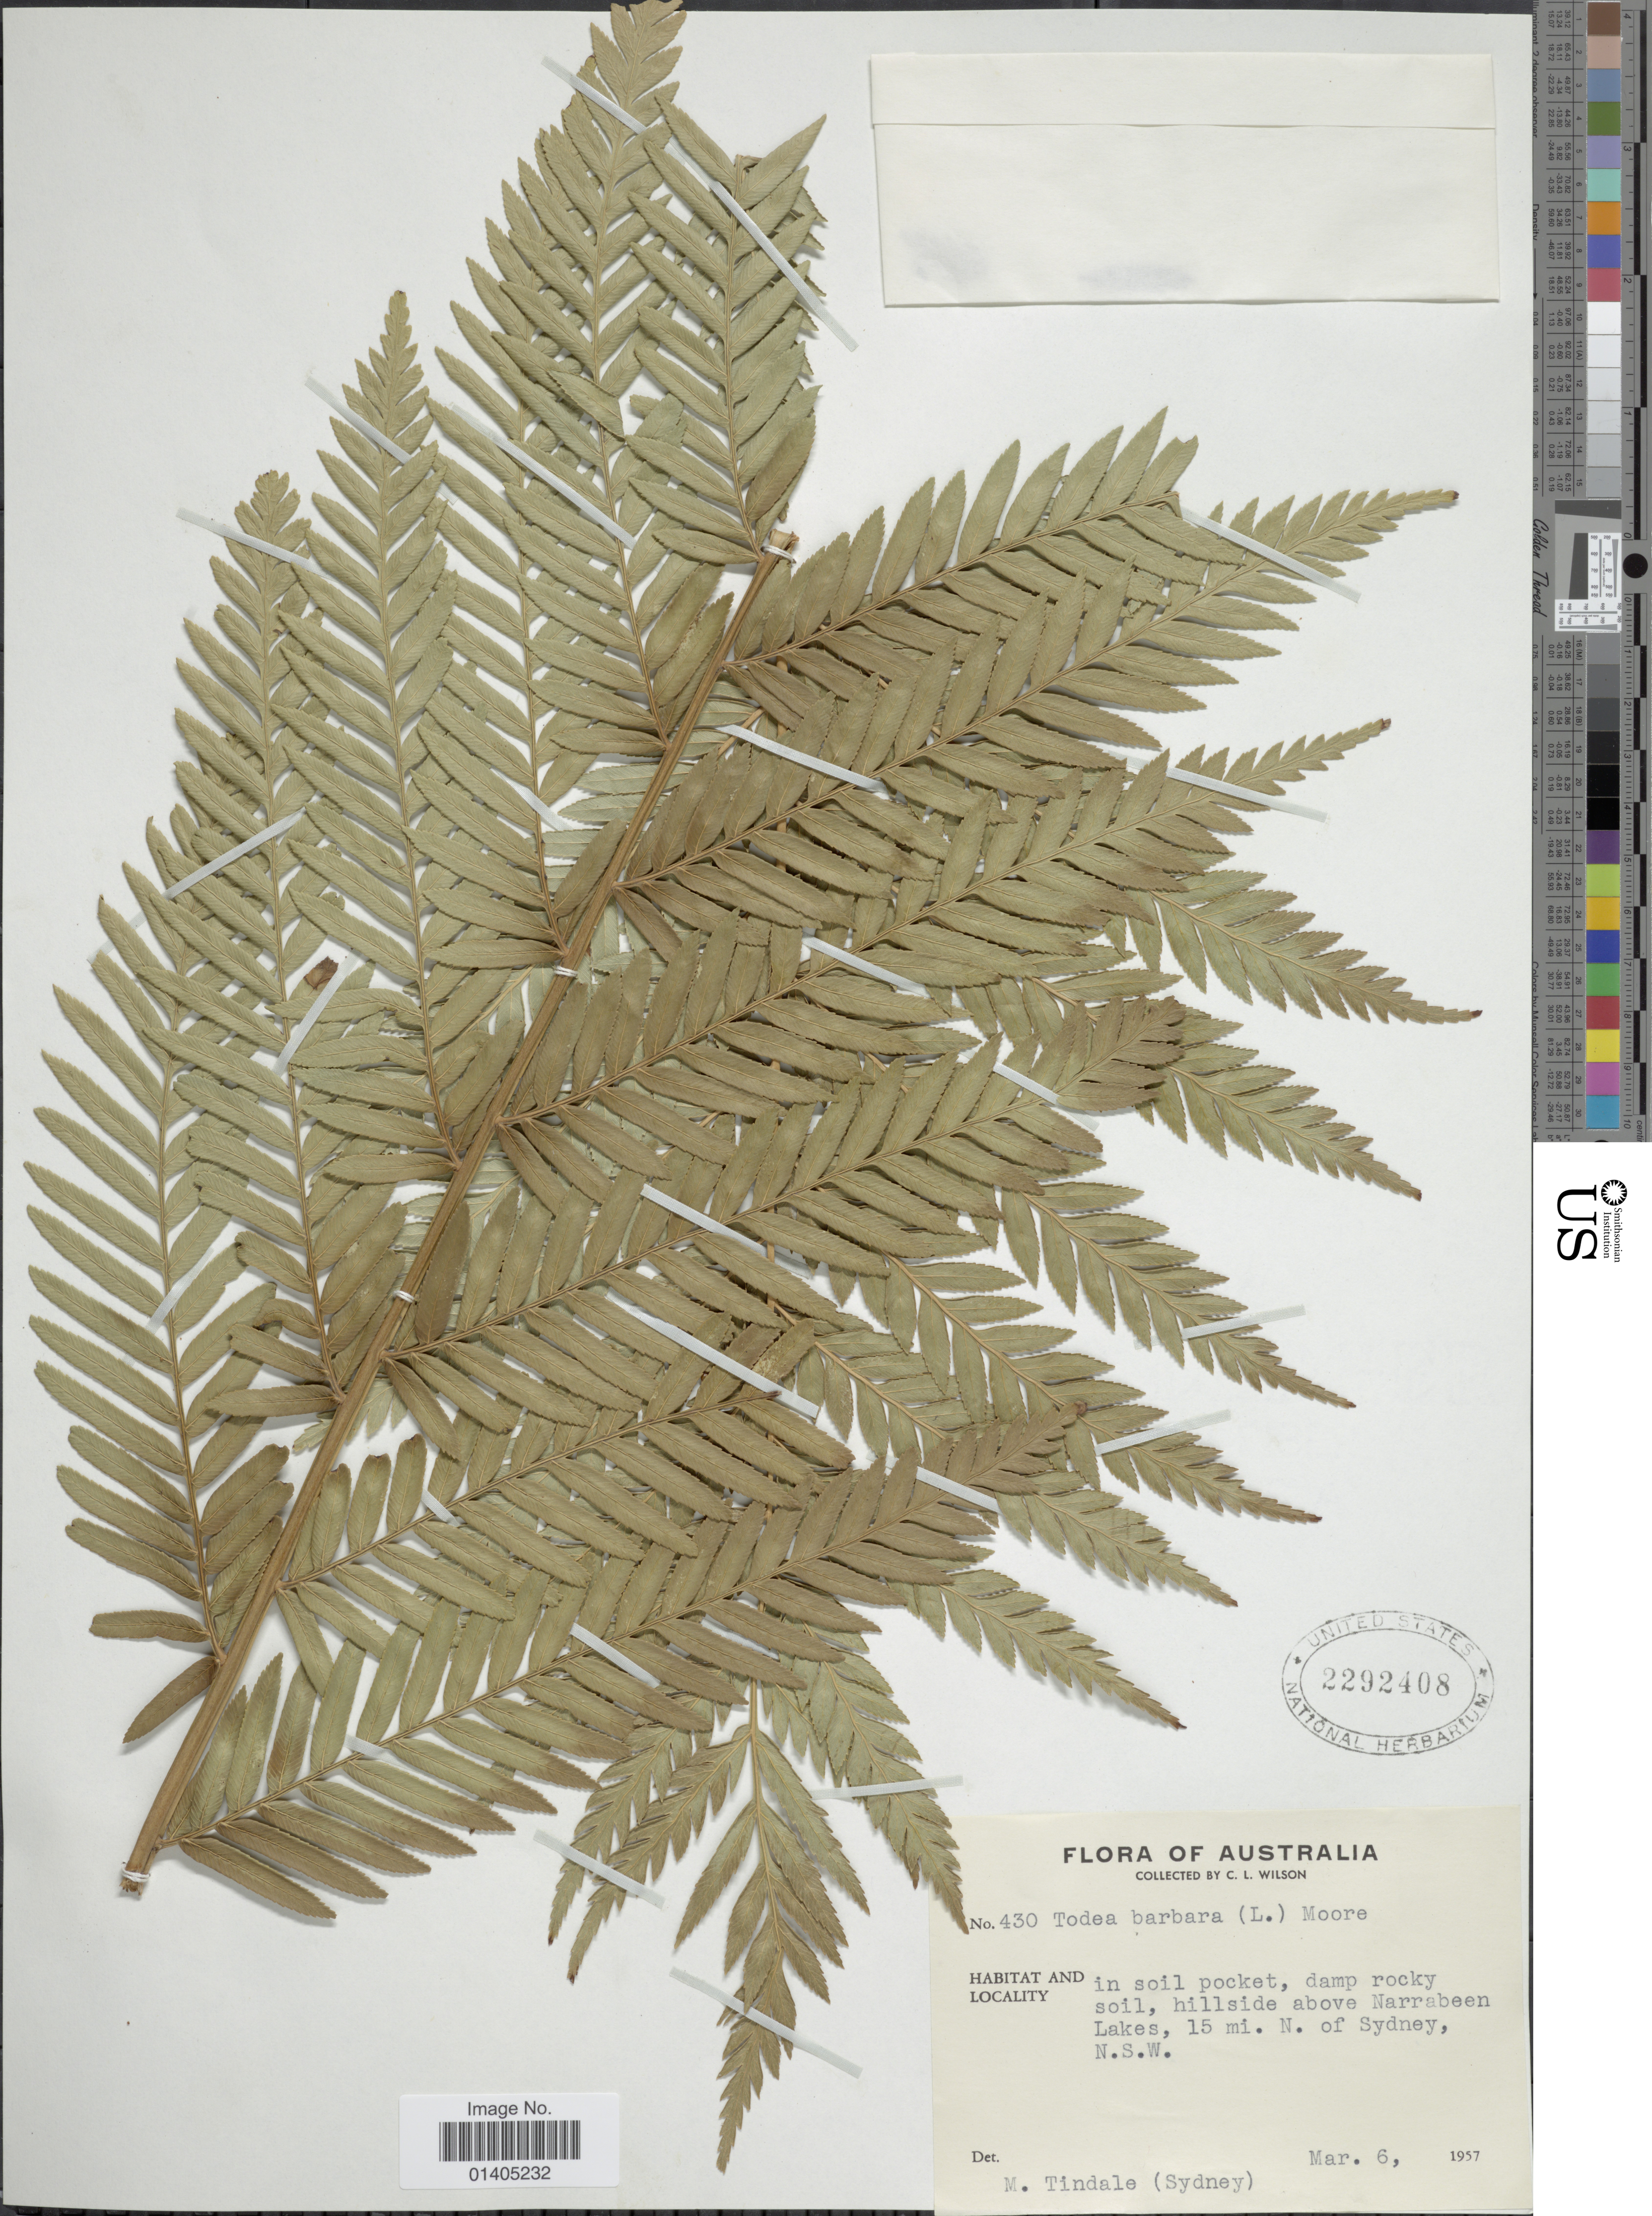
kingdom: Plantae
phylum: Tracheophyta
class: Polypodiopsida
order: Osmundales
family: Osmundaceae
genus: Todea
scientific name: Todea barbara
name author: T. Moore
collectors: C. L. Wilson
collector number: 430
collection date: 1957-03-06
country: Australia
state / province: New South Wales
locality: Hillside above Narrabeen Lakes, 15 mi. N of Sydney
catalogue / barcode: US 2292408